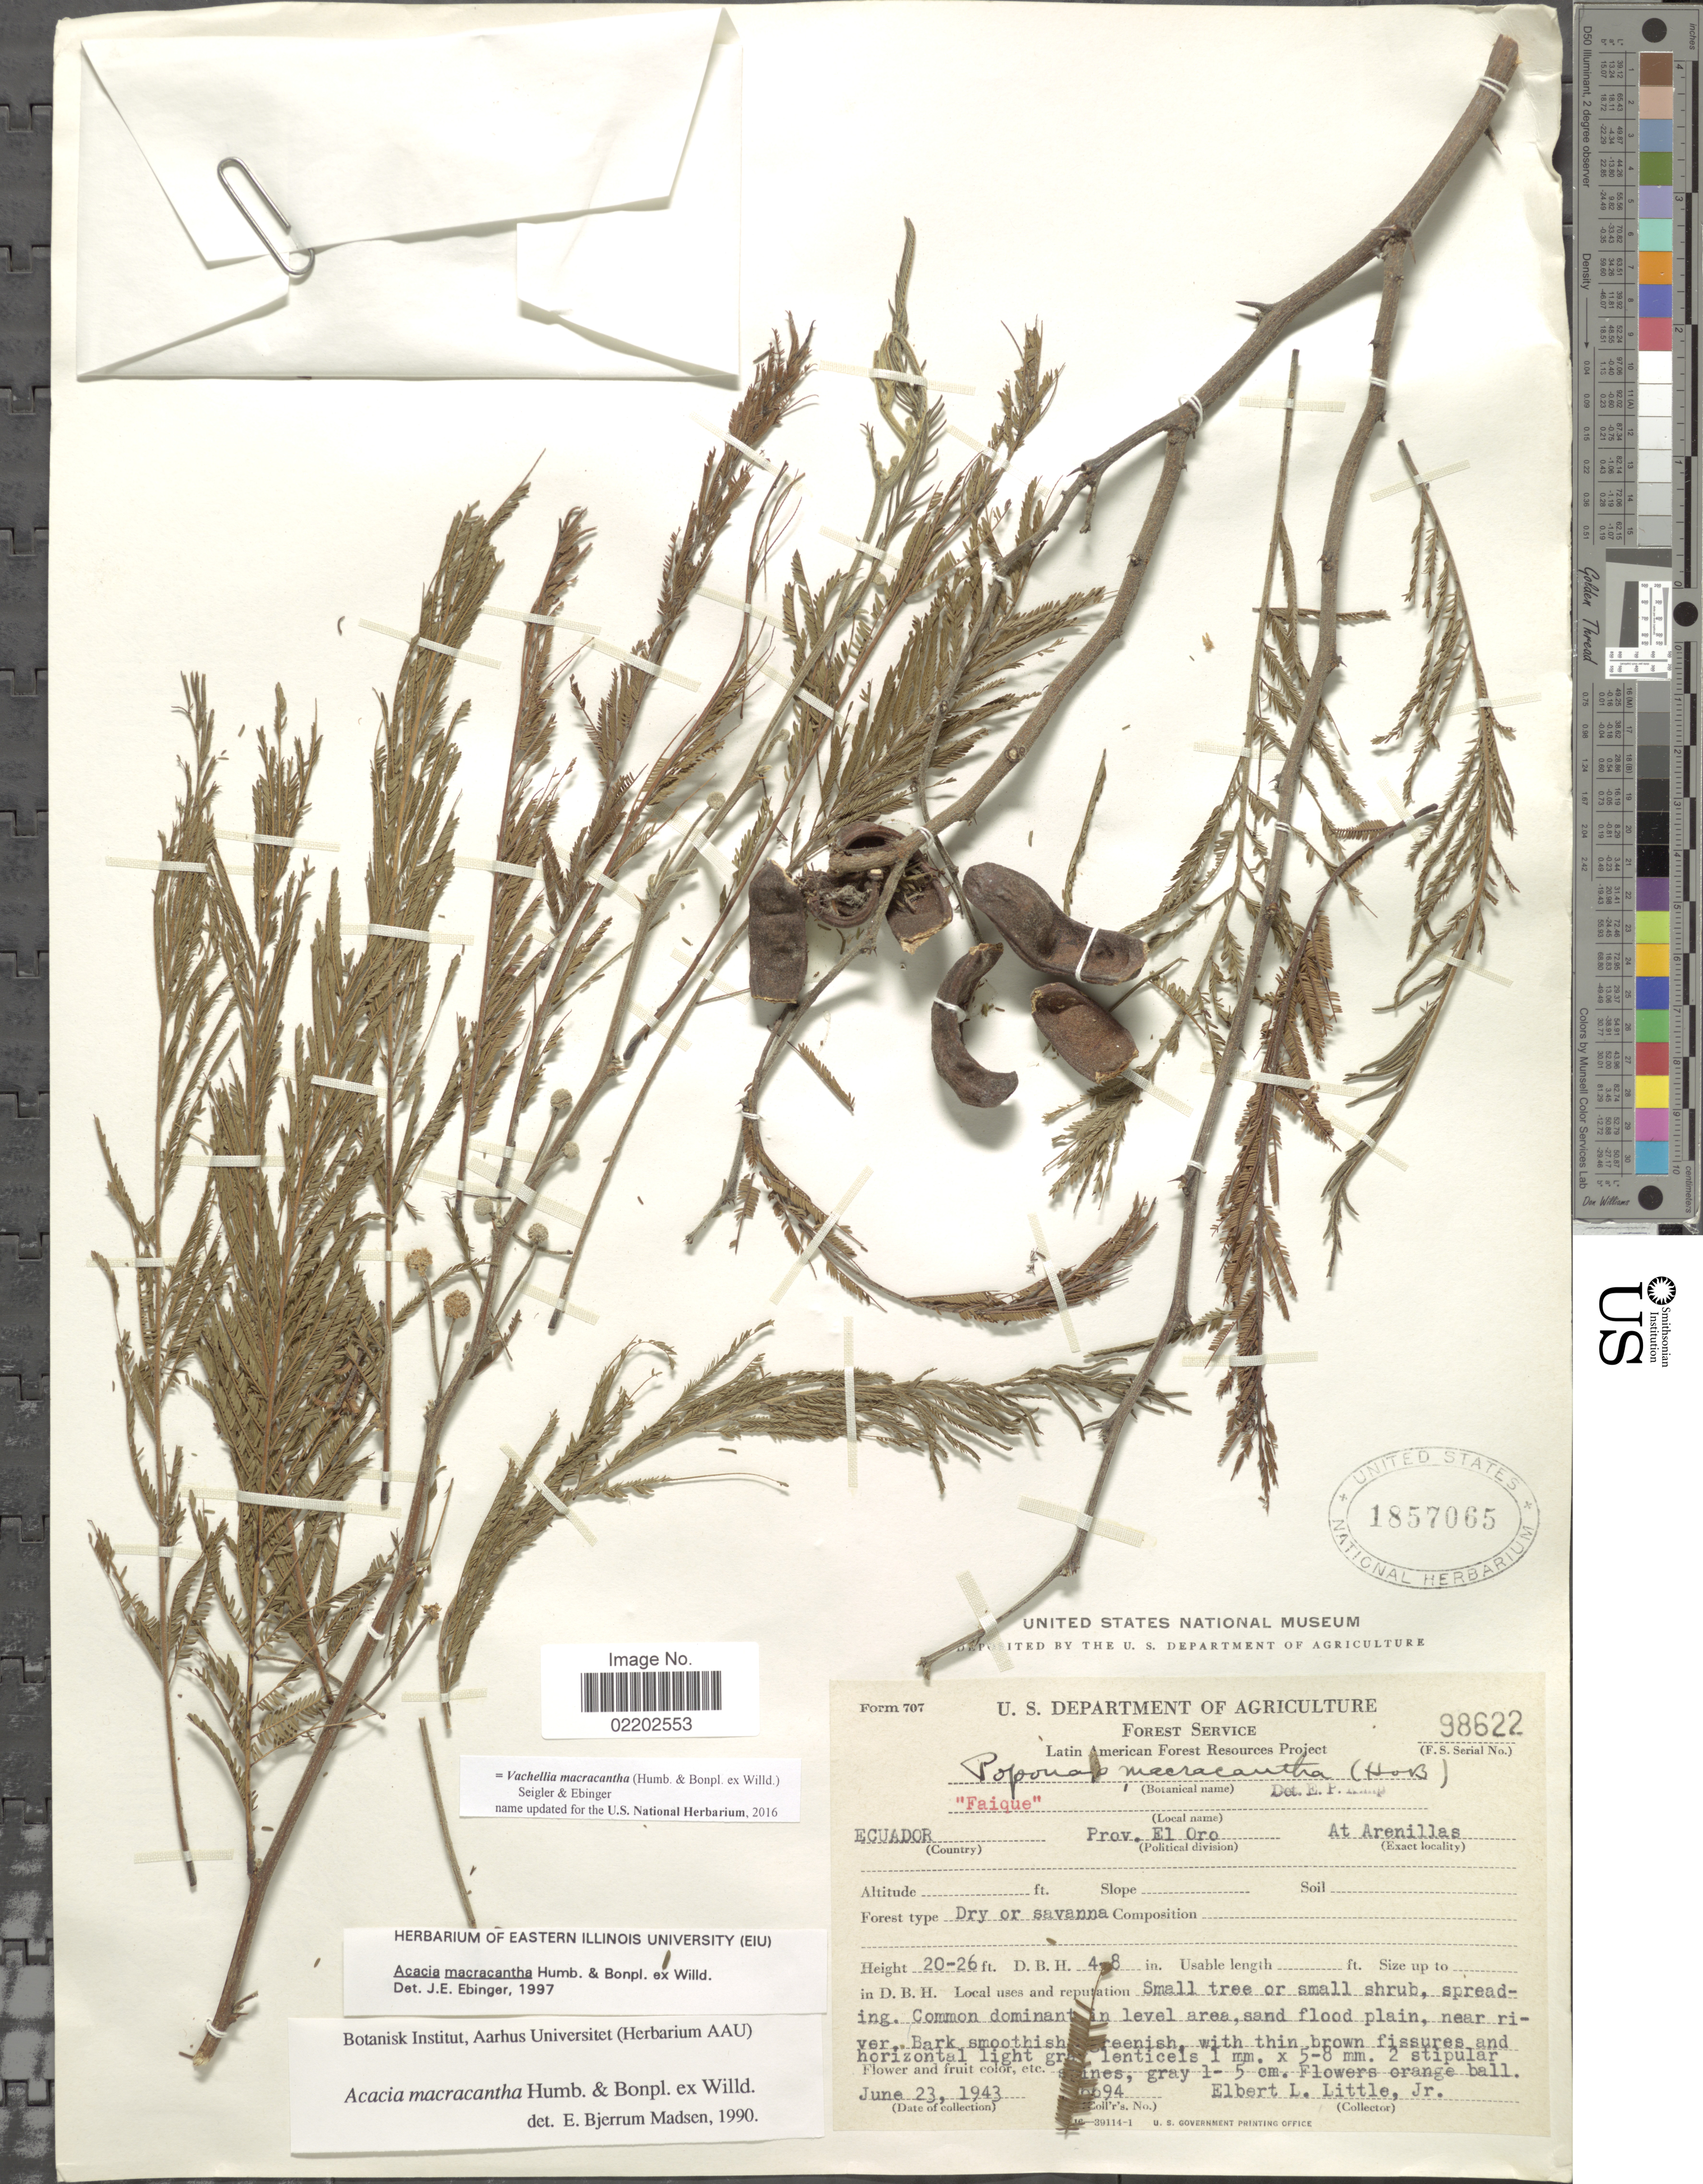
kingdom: Plantae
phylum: Tracheophyta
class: Magnoliopsida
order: Fabales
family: Fabaceae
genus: Vachellia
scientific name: Vachellia macracantha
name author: (Humb. & Bonpl. ex Willd.) Seigler & Ebinger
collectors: E. L. Little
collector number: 6694*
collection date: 1943-06-23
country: Ecuador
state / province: El Oro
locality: At Arenillas, dry or savanna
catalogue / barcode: US 1857065